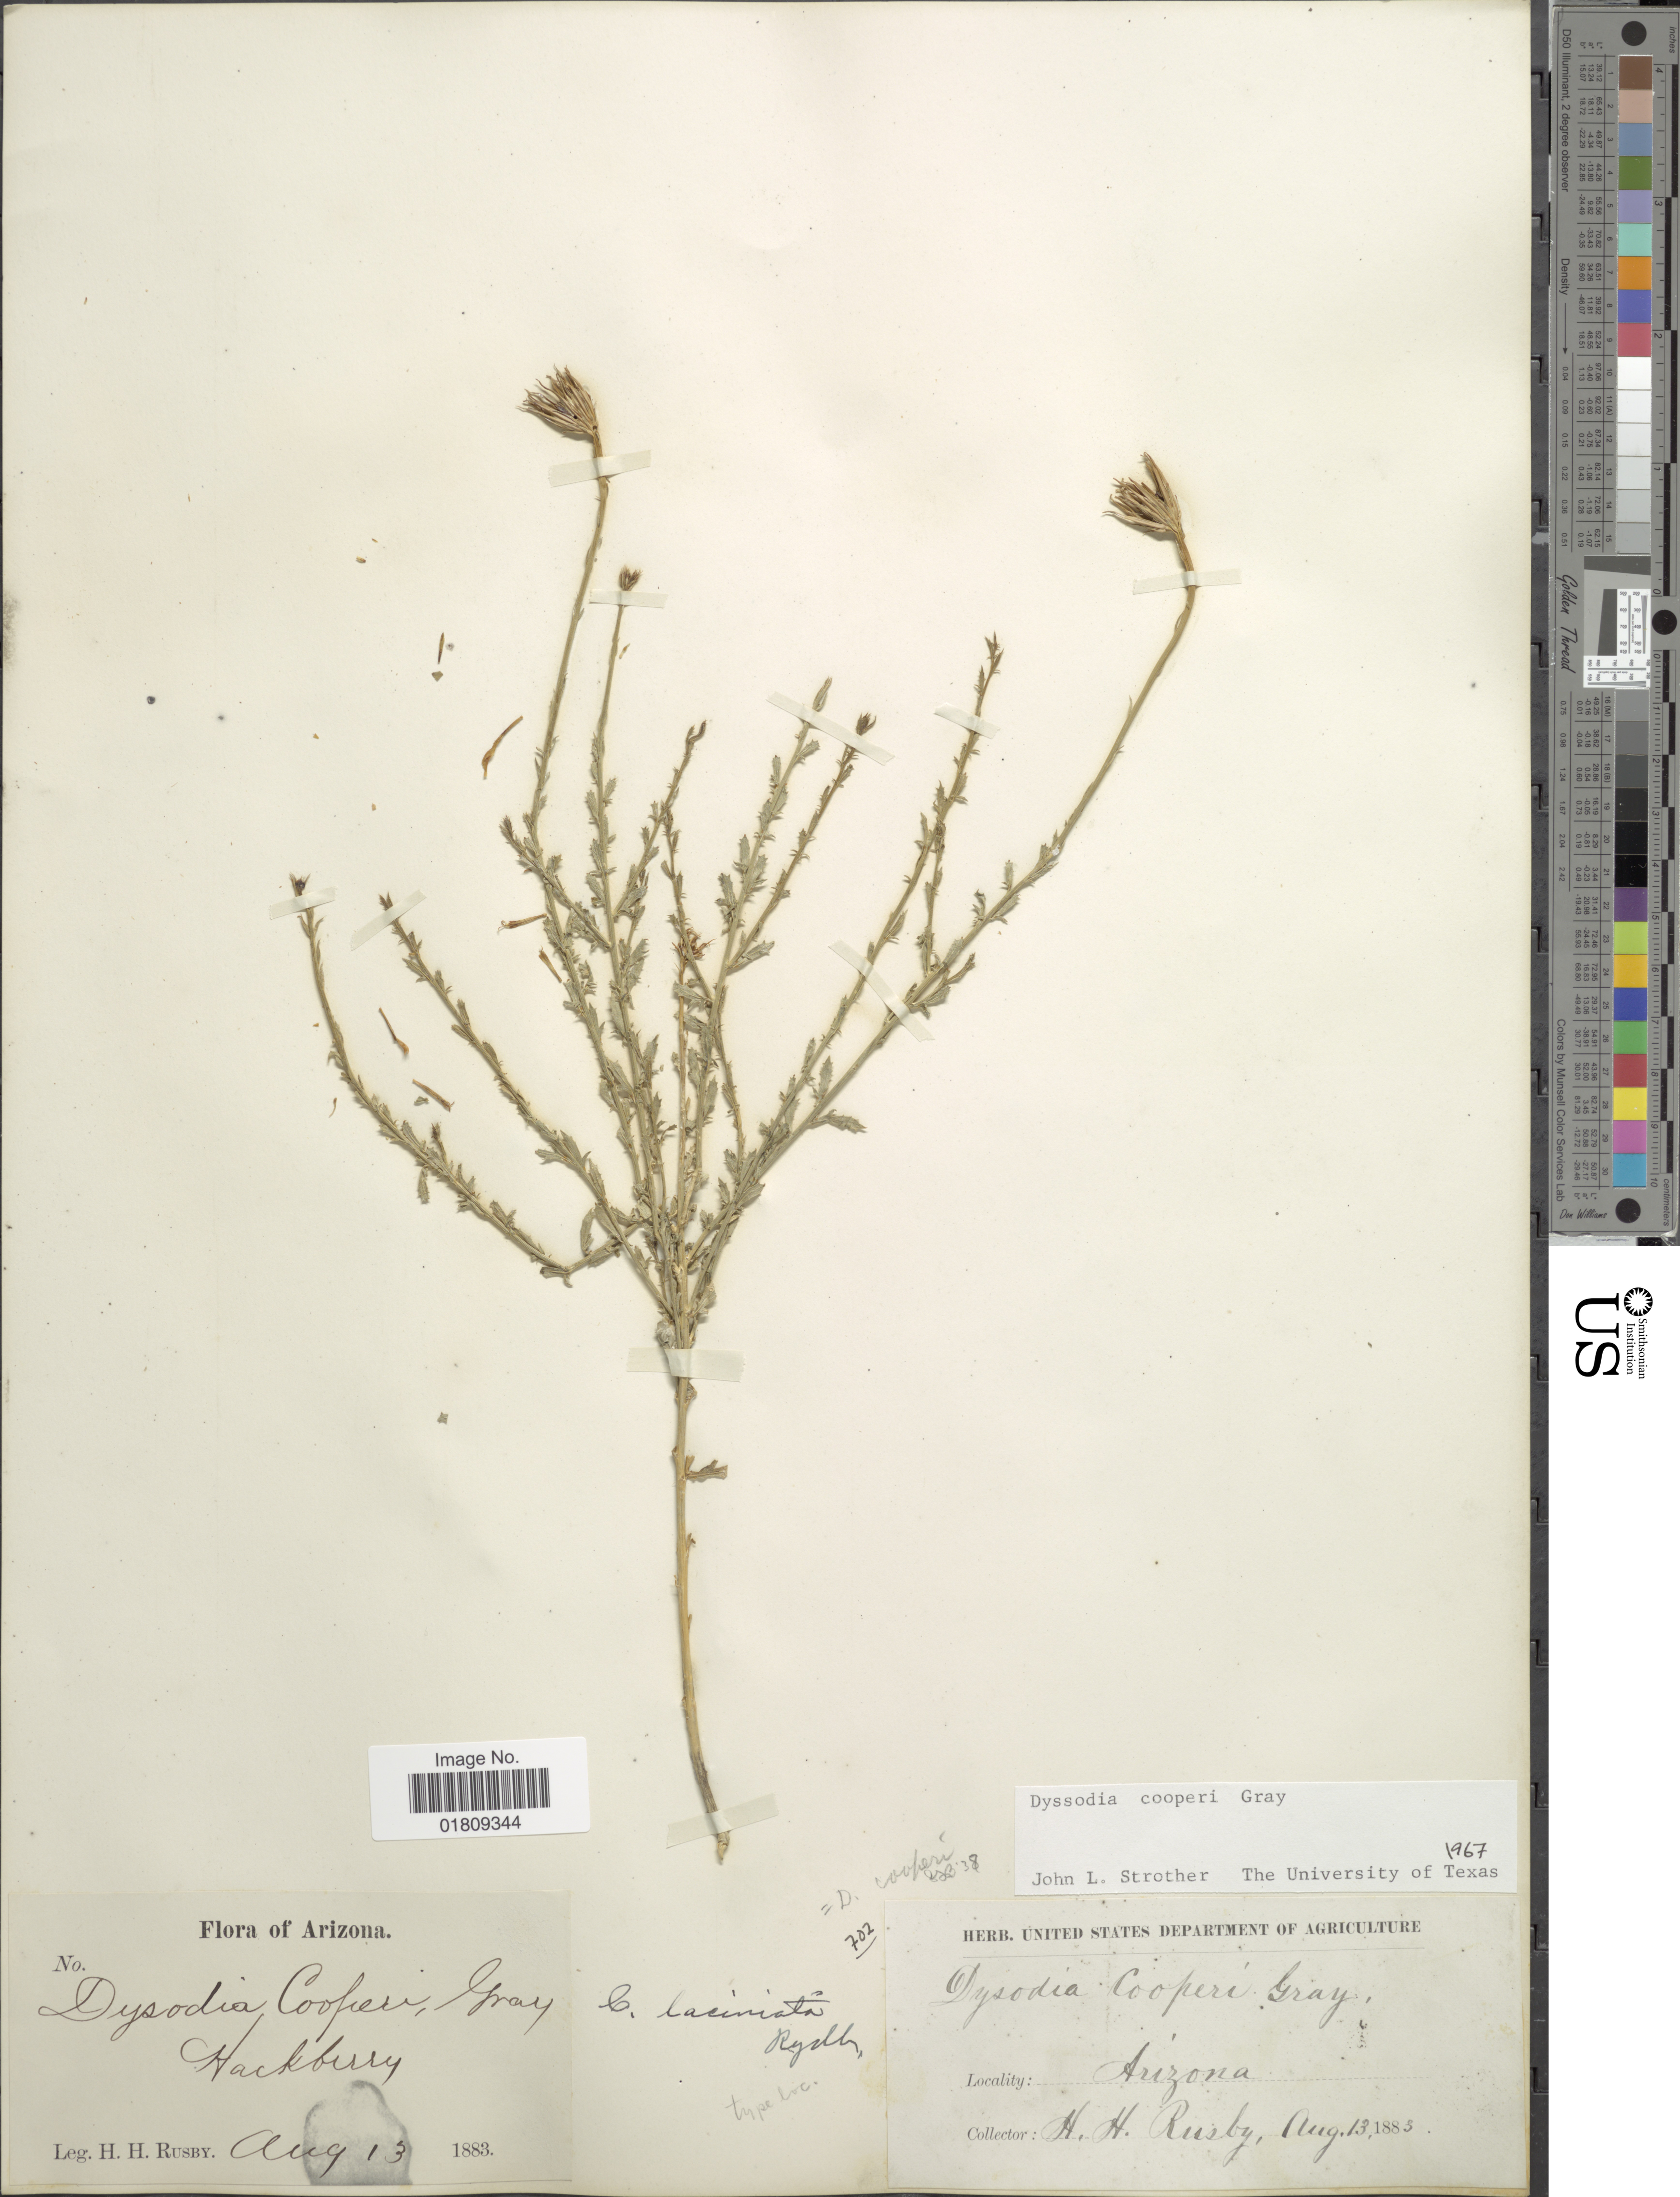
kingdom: Plantae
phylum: Tracheophyta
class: Magnoliopsida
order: Asterales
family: Asteraceae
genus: Dyssodia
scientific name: Dyssodia cooperi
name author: A. Gray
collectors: H. H. Rusby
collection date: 1883-08-13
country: United States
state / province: Arizona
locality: Hackberry